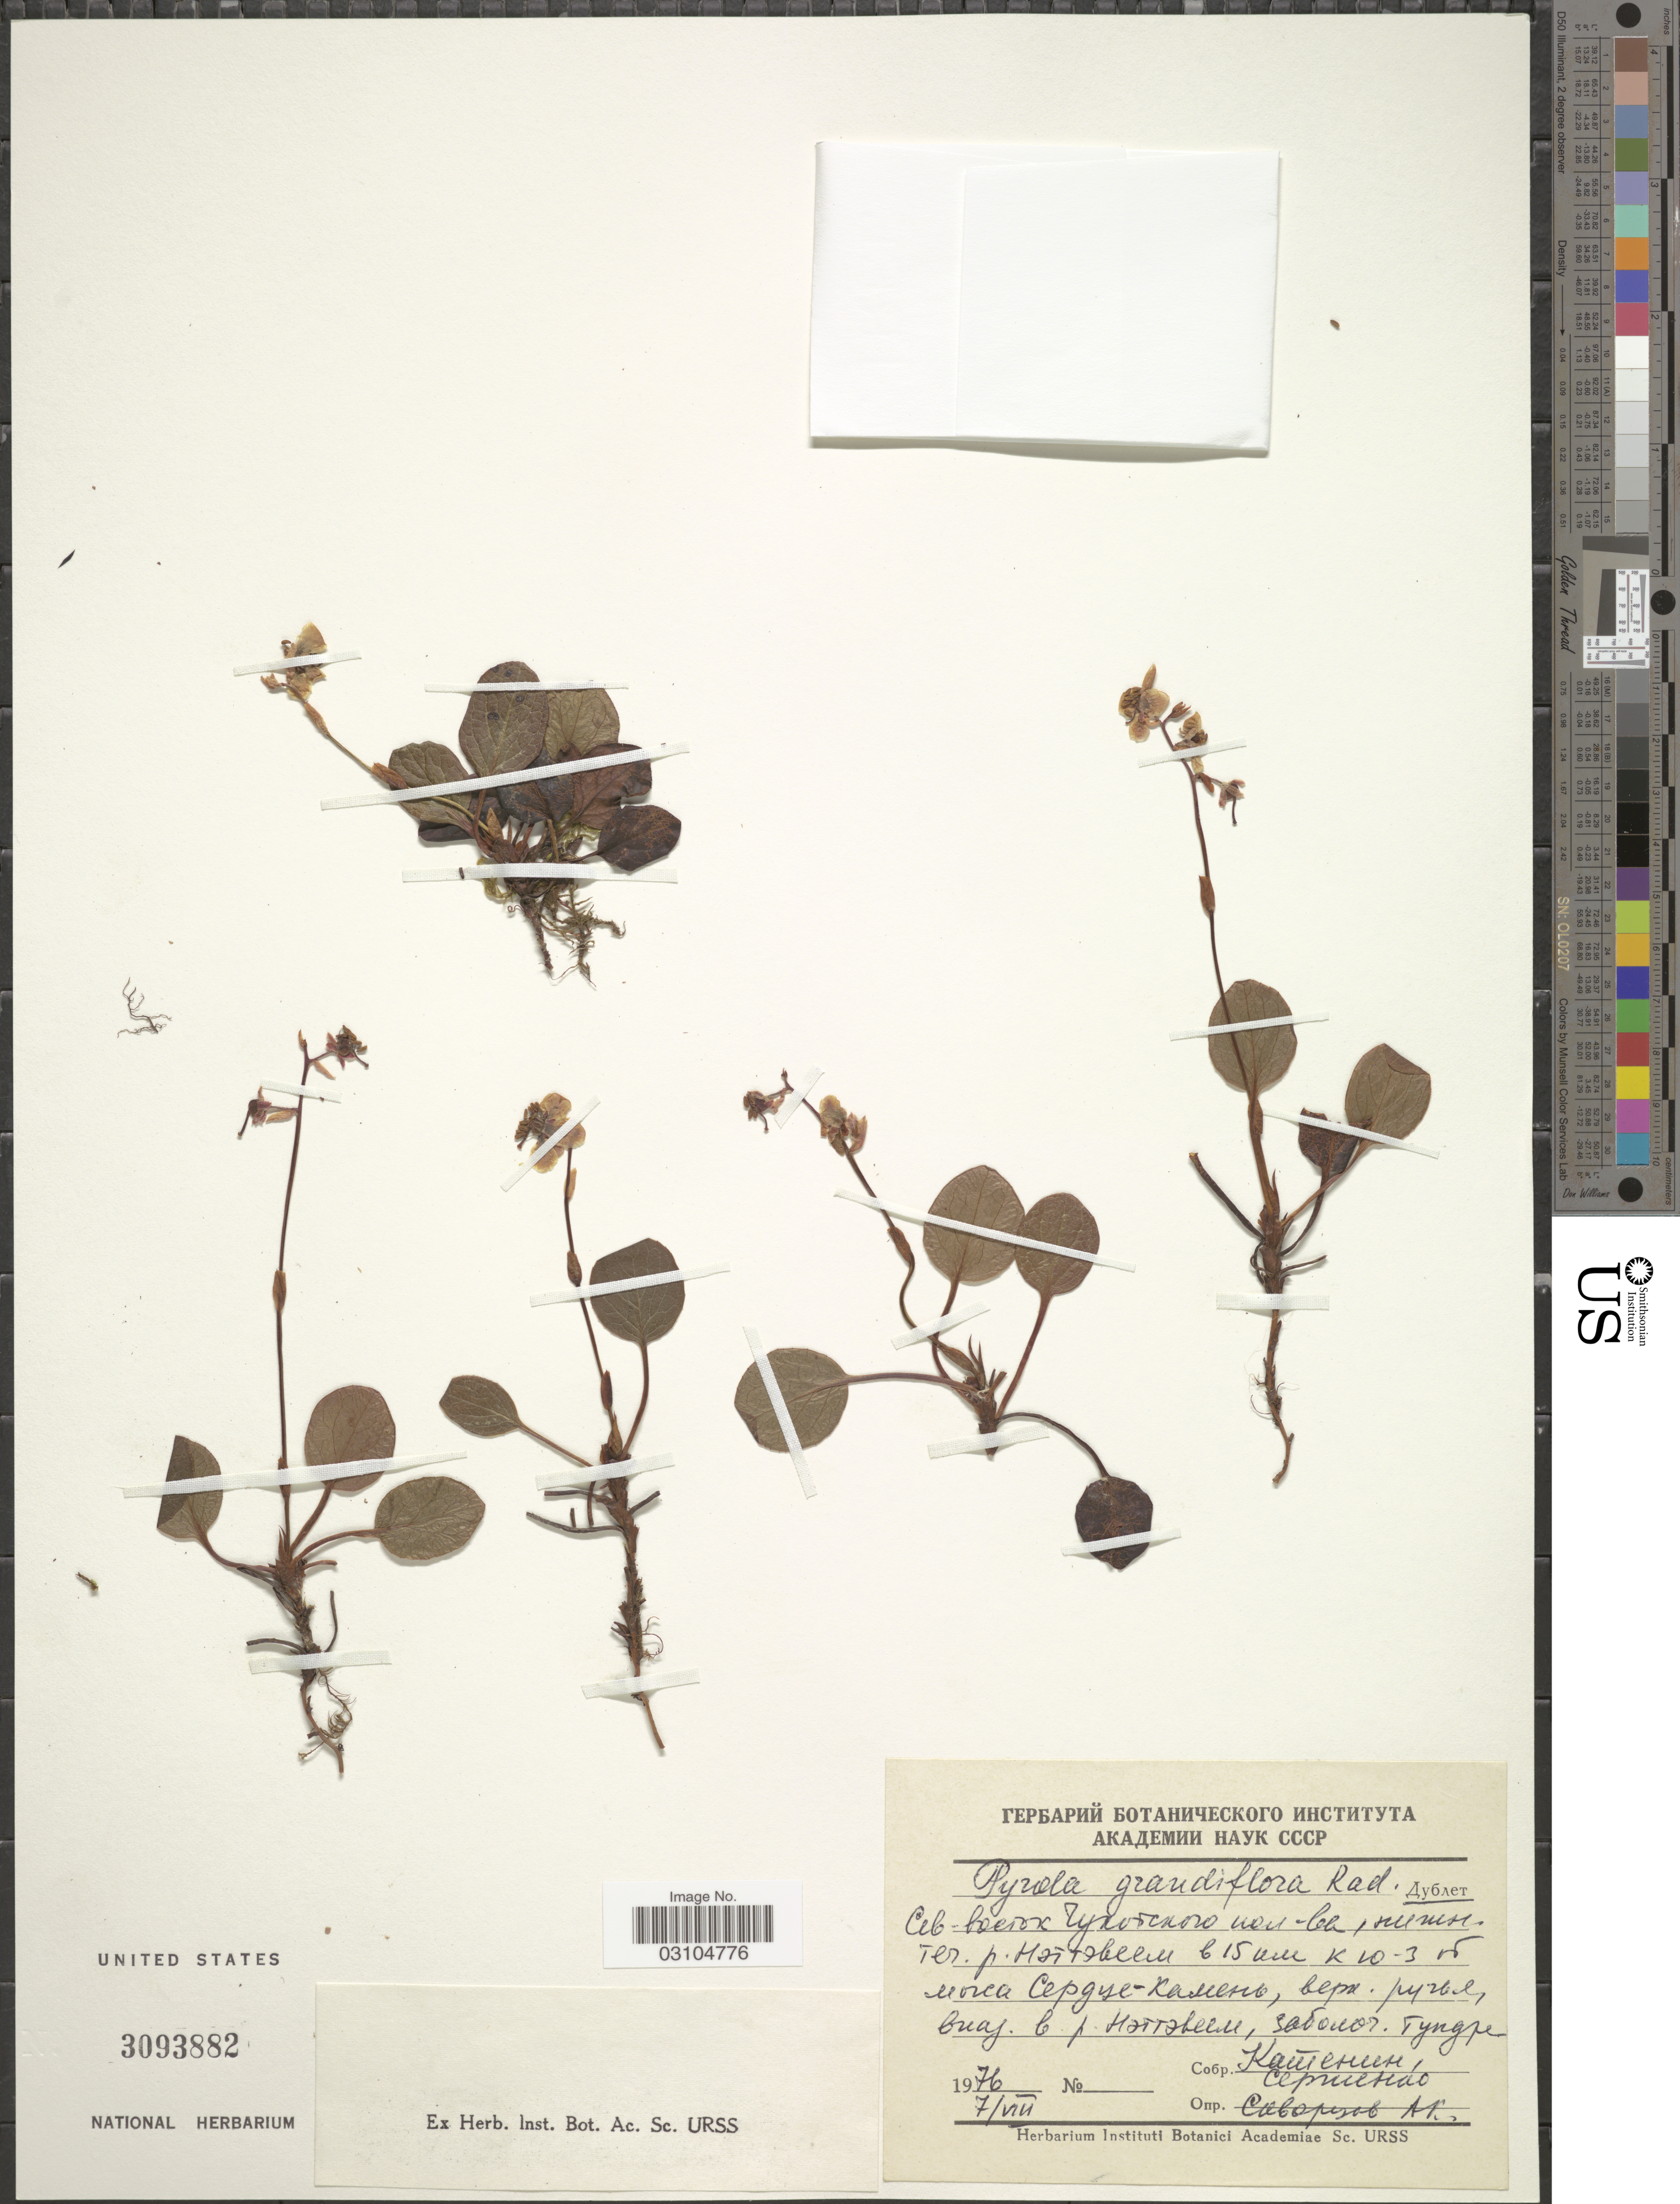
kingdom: Plantae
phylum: Tracheophyta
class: Magnoliopsida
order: Ericales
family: Ericaceae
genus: Pyrola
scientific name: Pyrola grandiflora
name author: Radius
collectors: Katenin & Sergienko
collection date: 1976-08-07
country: Russian Federation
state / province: Chukotka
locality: River Netteveyem, 15 km SW from Cape Serdtse-Kamen.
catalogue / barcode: US 3093882